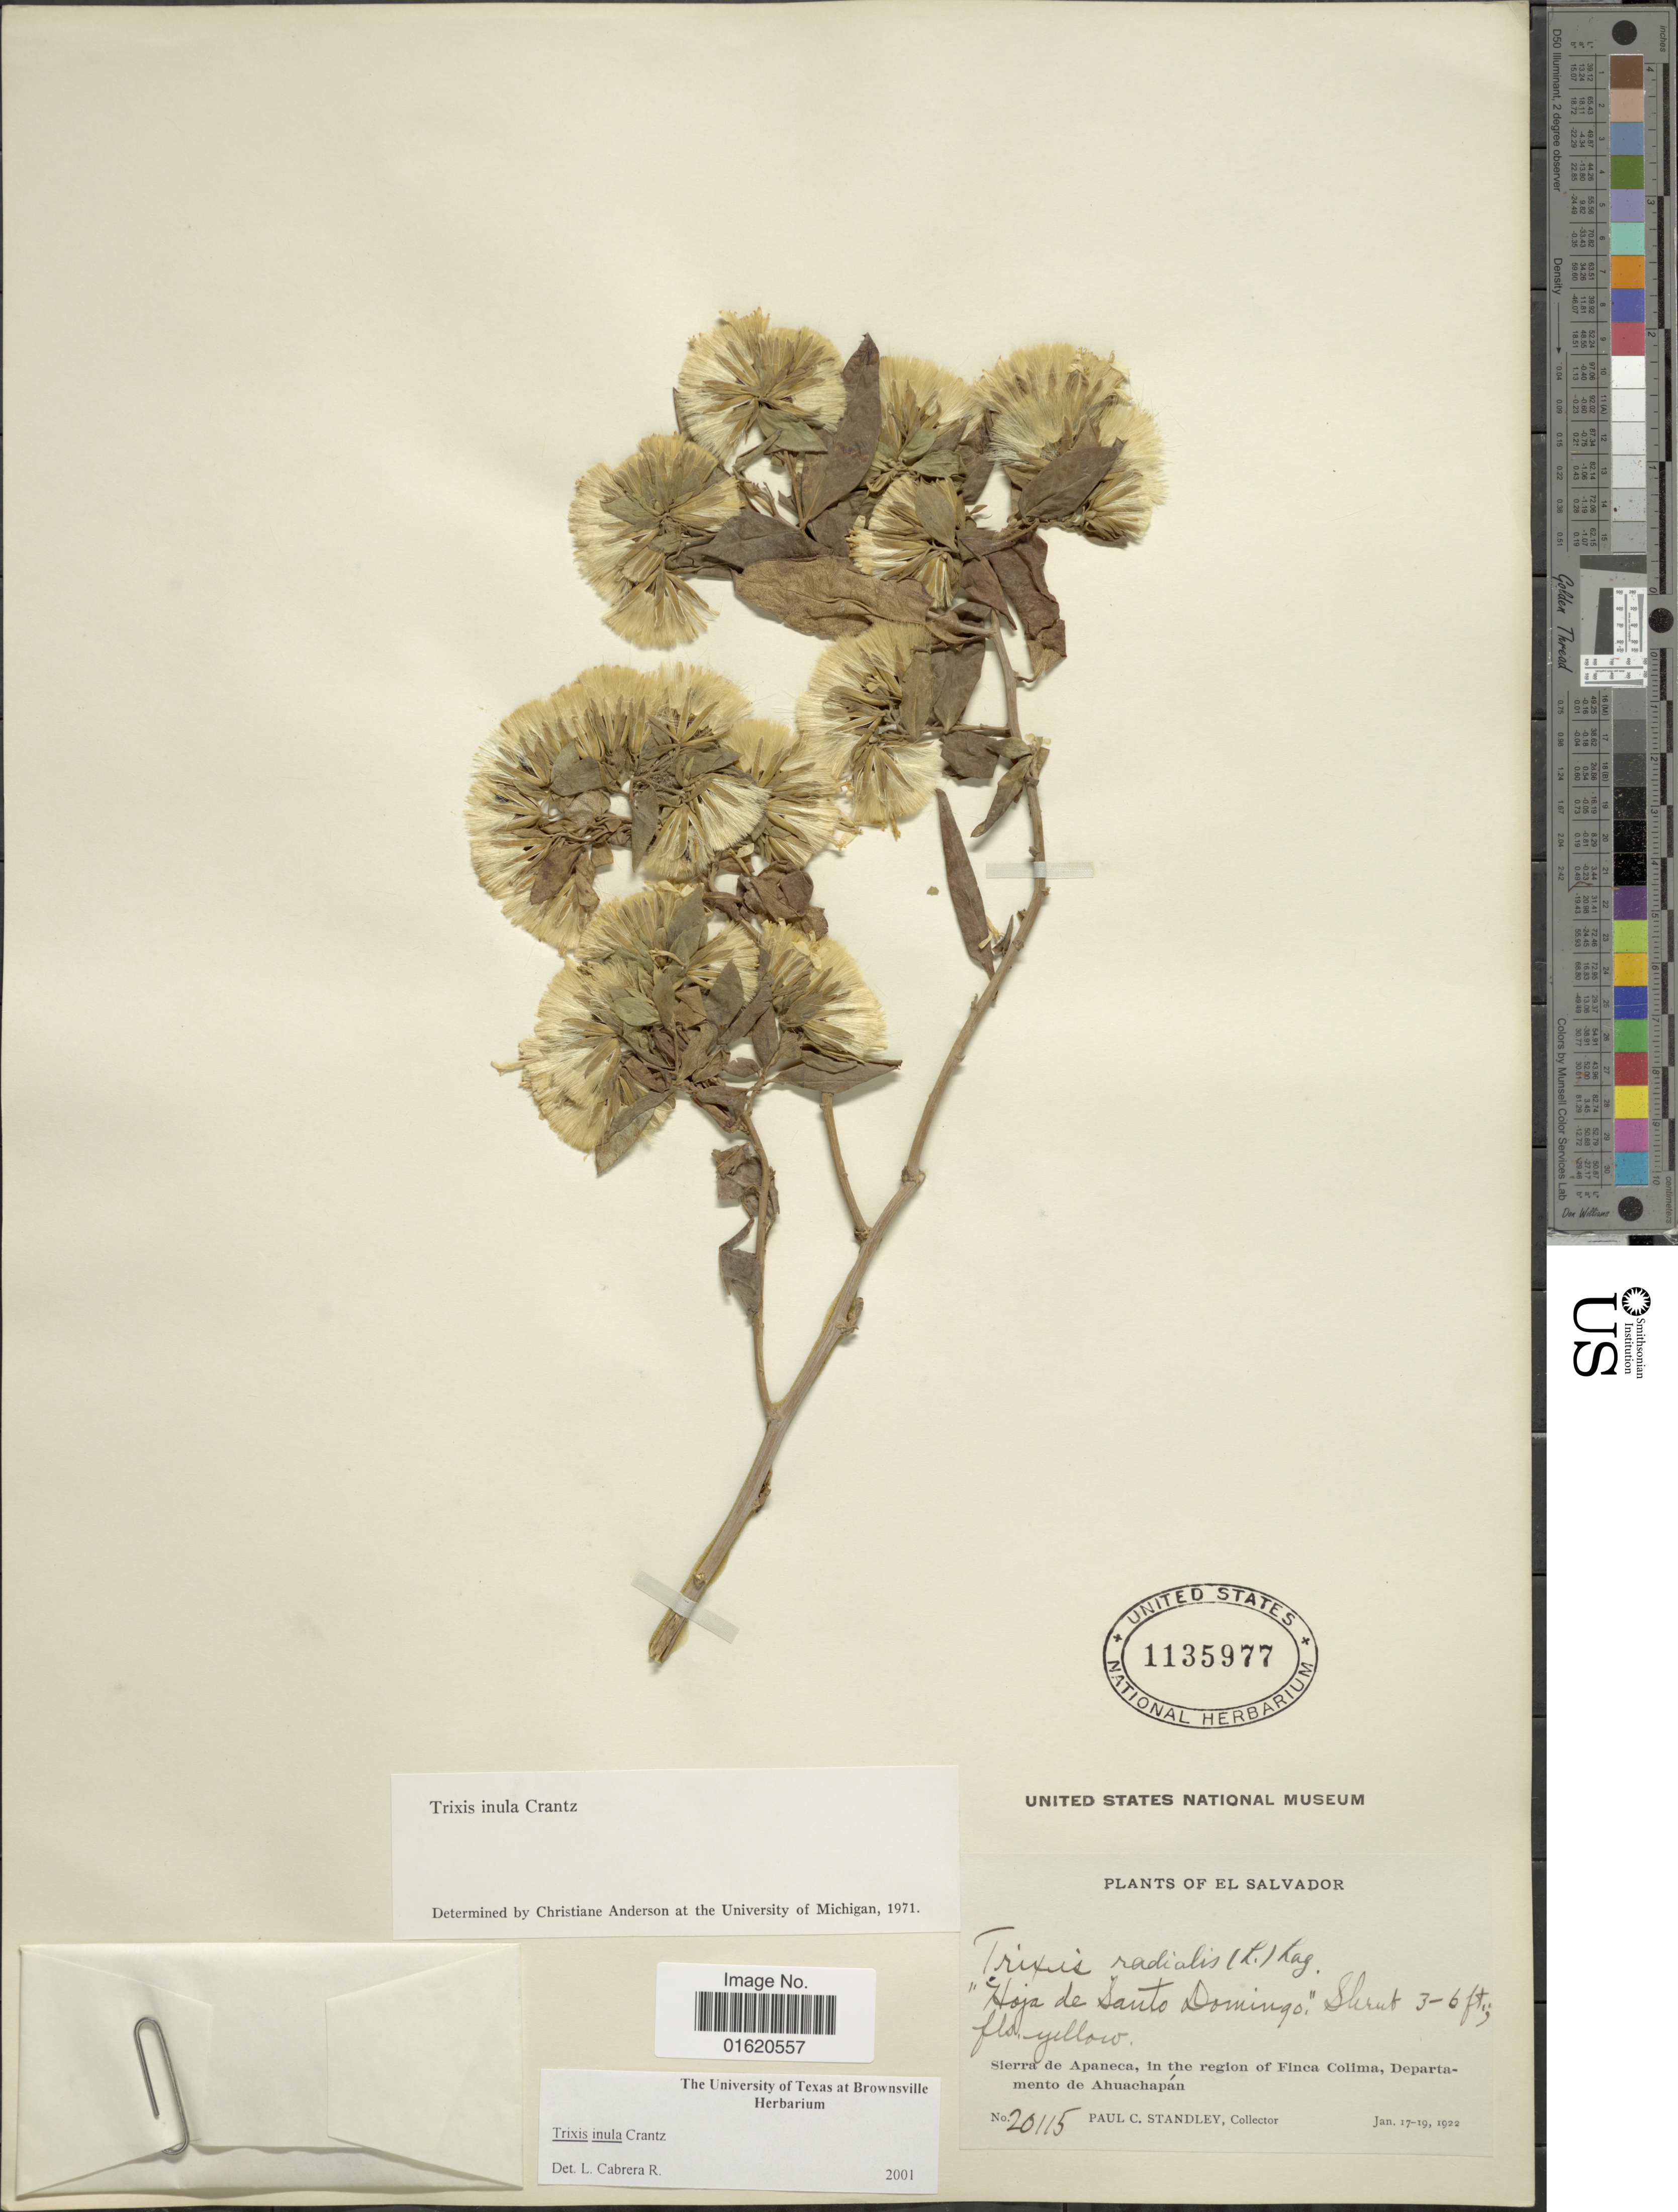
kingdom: Plantae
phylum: Tracheophyta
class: Magnoliopsida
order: Asterales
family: Asteraceae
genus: Trixis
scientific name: Trixis inula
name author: Crantz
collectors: P. C. Standley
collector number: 20115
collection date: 1922-01-17/1922-01-19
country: El Salvador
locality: Hoja de Santo Domingo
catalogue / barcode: US 1135977